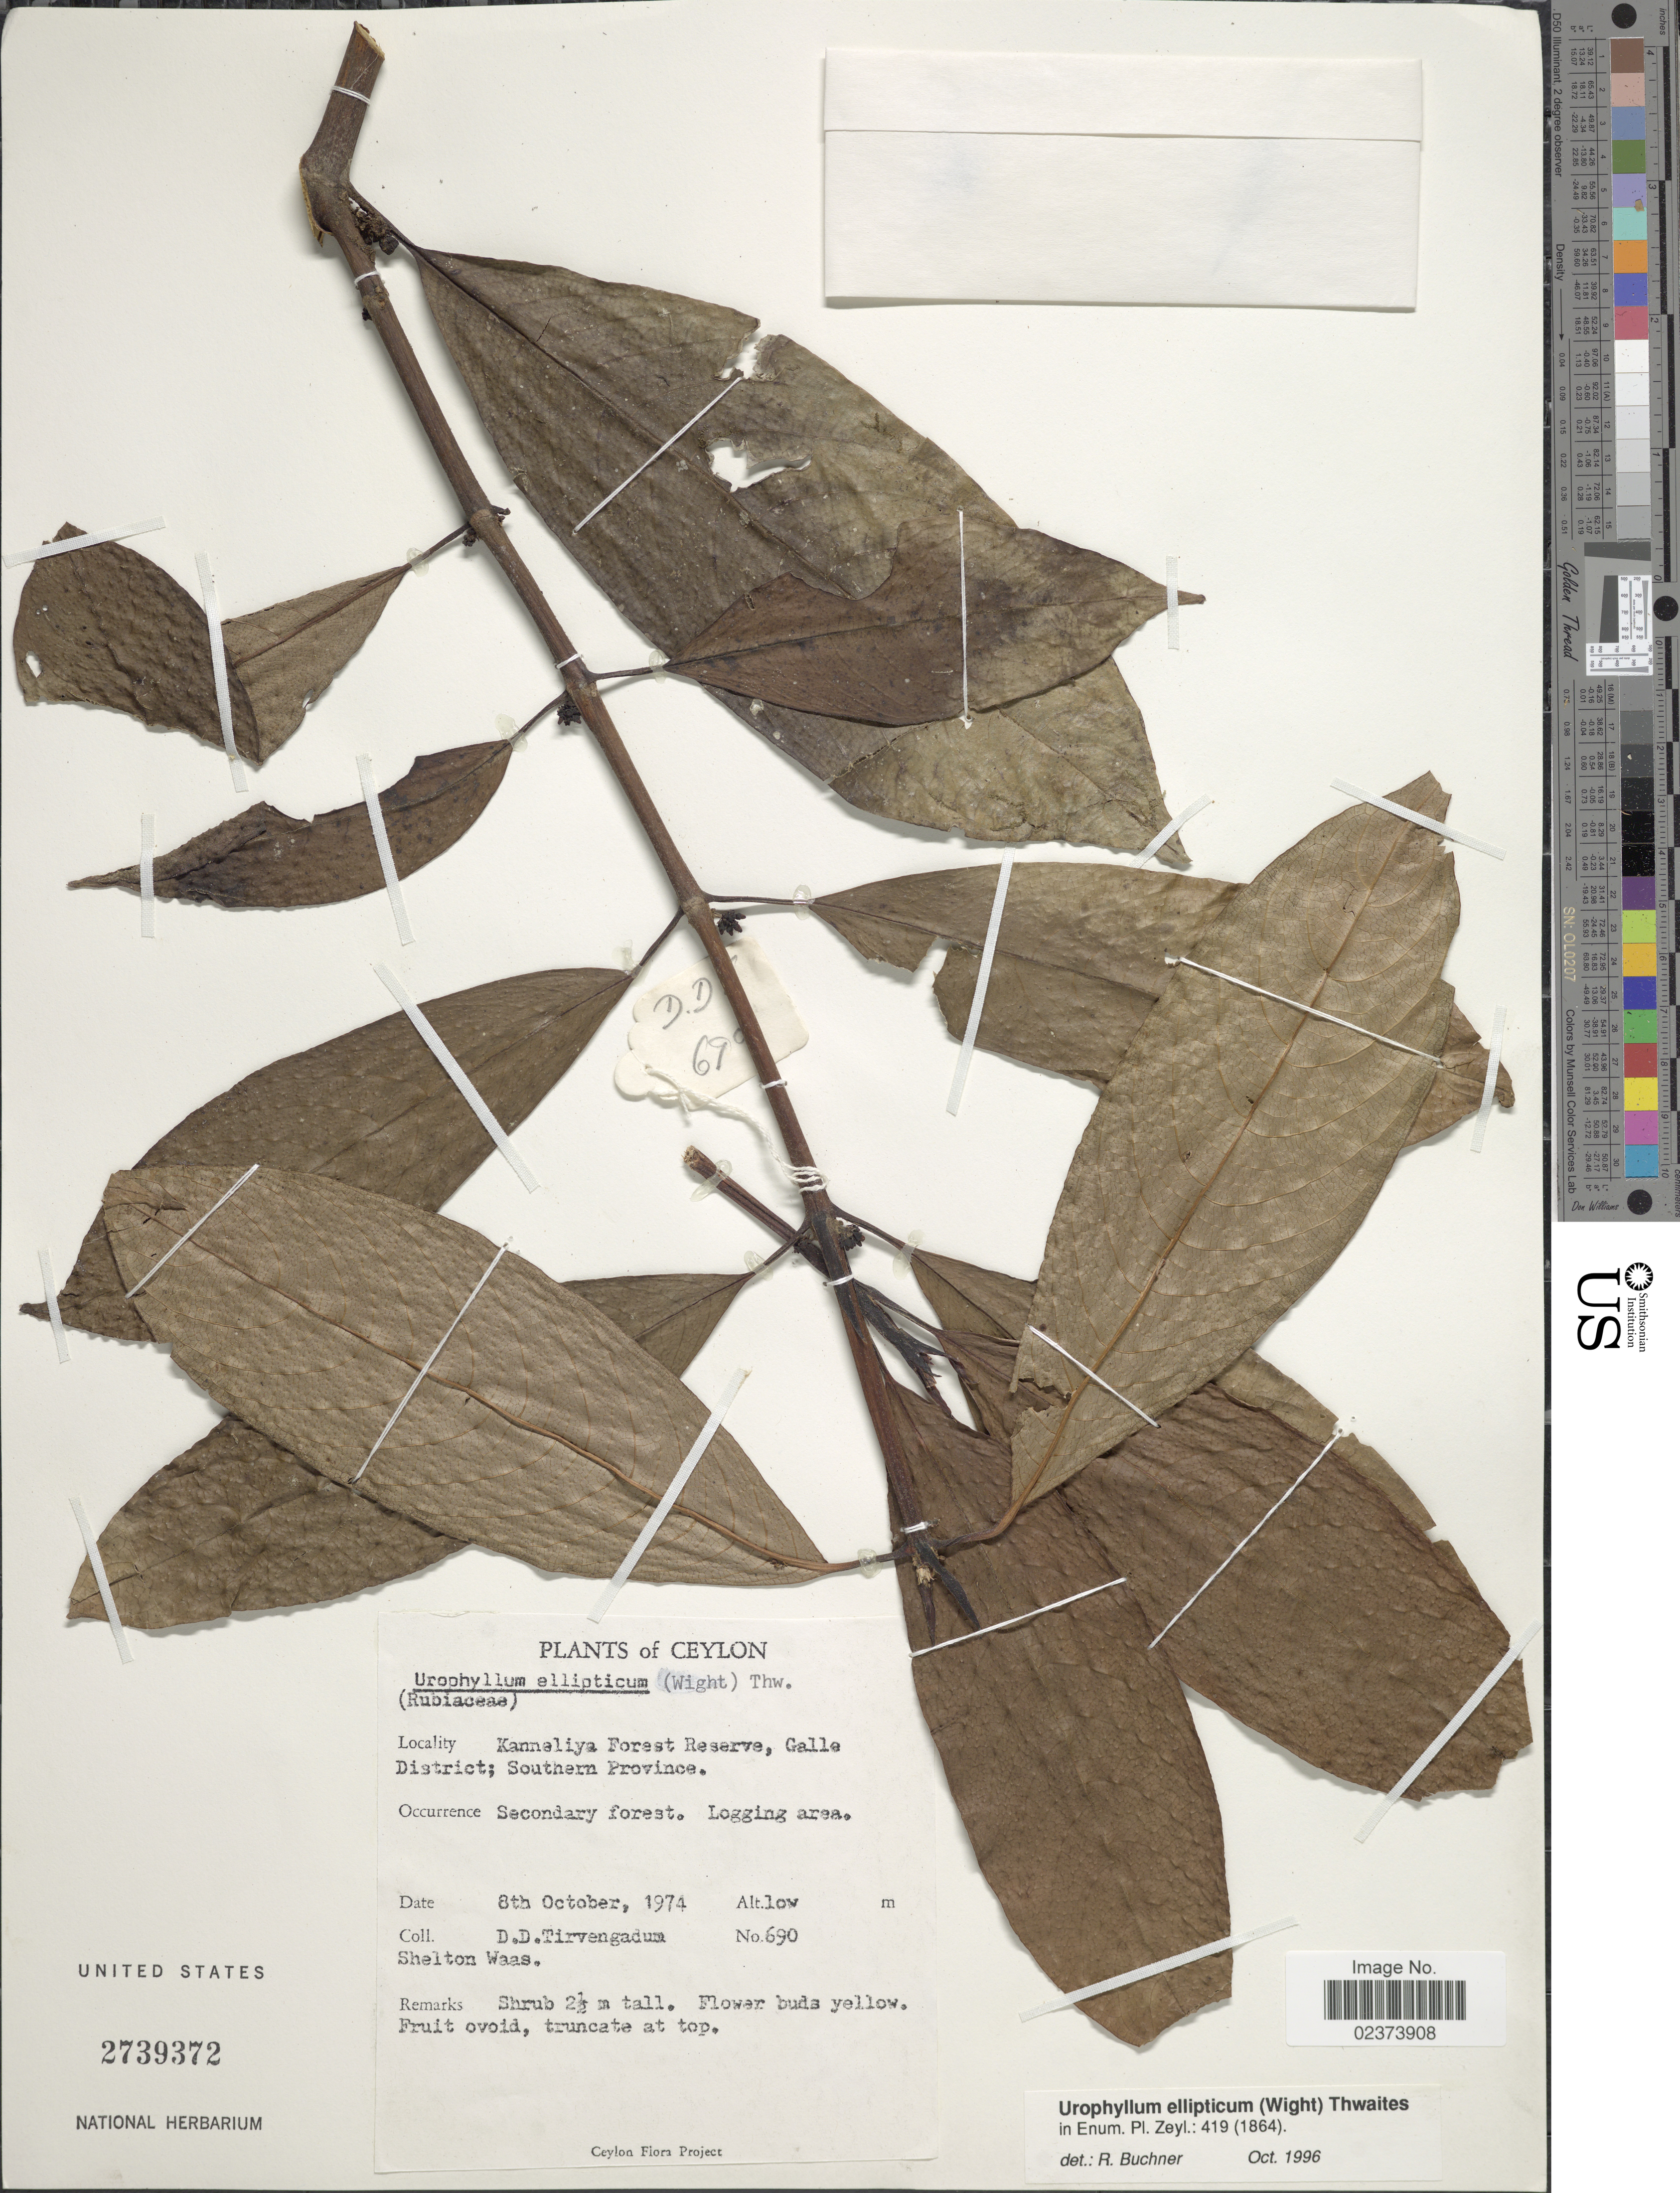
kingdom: Plantae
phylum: Tracheophyta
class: Magnoliopsida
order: Gentianales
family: Rubiaceae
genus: Urophyllum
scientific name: Urophyllum ellipticum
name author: (Wight) Thwaites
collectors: D. Tirvengadum & S. Waas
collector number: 690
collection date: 1974-10-08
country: Sri Lanka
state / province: Southern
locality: Kanneliya Forest Reserve, Galle District, Southern Province, Ceylon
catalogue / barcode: US 2739372